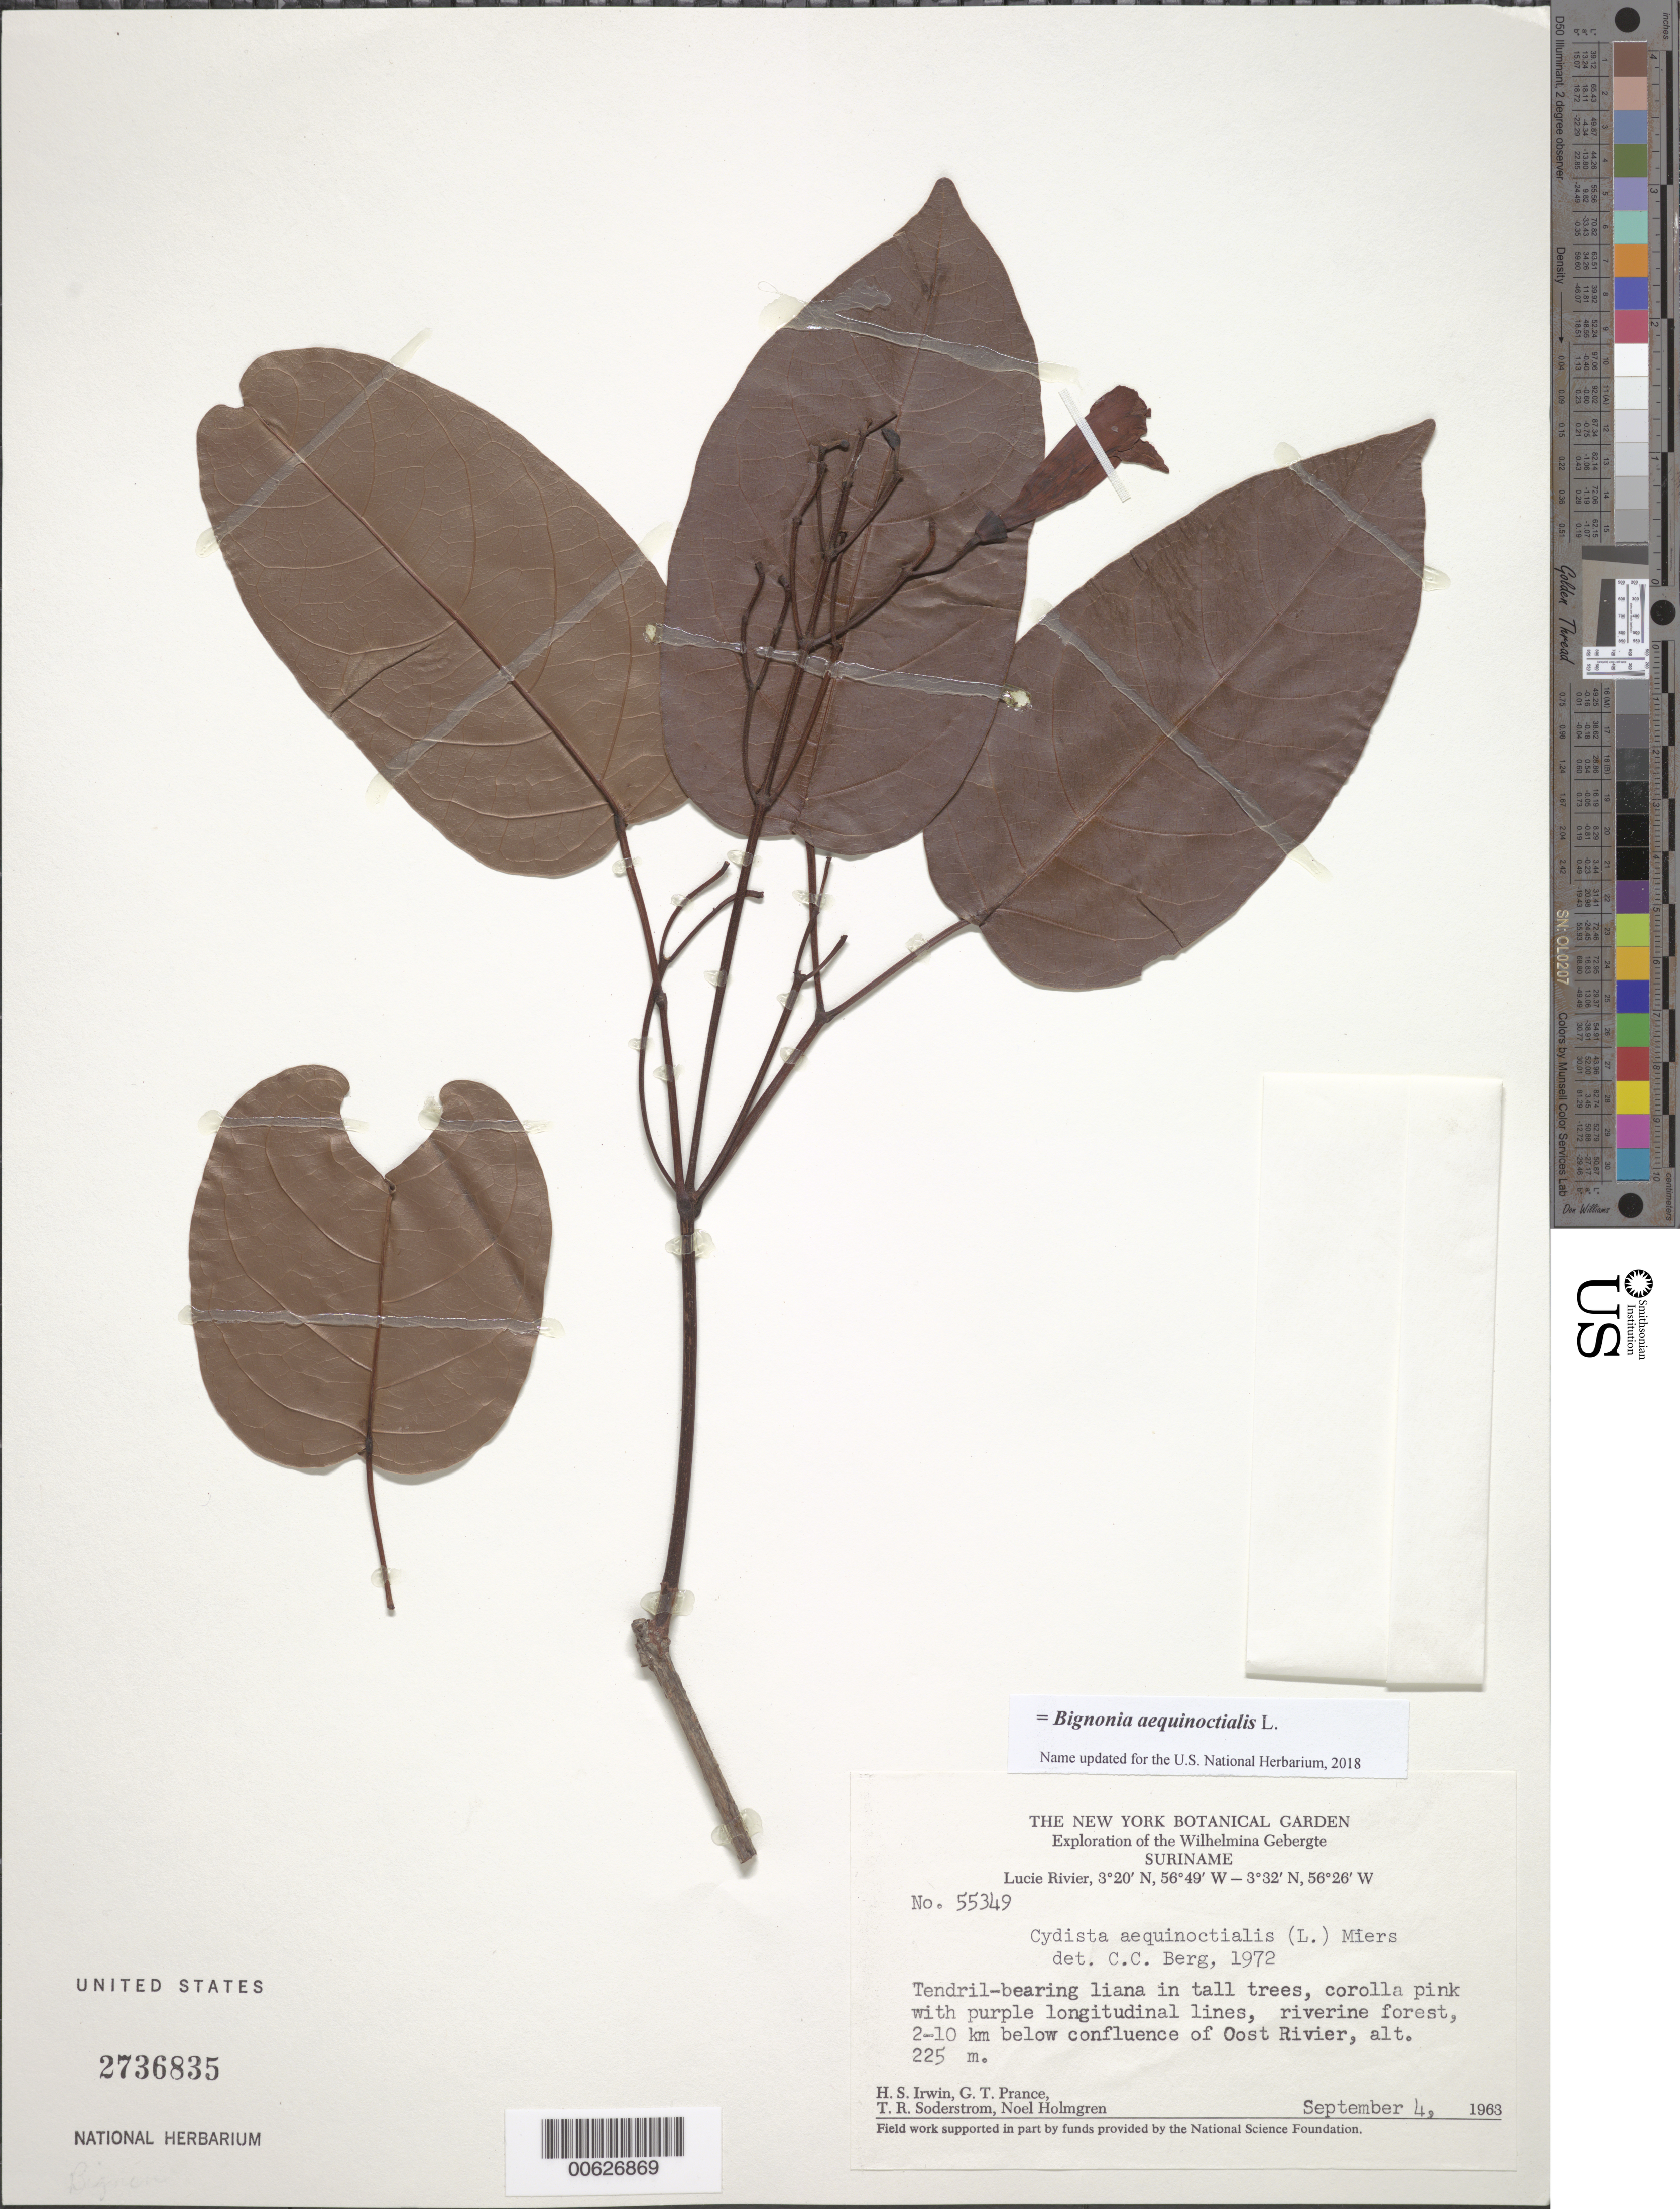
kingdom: Plantae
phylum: Tracheophyta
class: Magnoliopsida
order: Lamiales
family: Bignoniaceae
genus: Bignonia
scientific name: Bignonia aequinoctialis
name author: L.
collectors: H. Irwin, G. T. Prance, T. R. Soderstrom & N. H. Holmgren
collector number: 55349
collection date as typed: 4-Sep-63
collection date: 1963-09-04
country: Suriname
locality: Lucie R., 2 km below confl. with Oost R., Wilhelmina Gebergte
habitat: Riverine forest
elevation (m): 225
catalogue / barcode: US 2736835